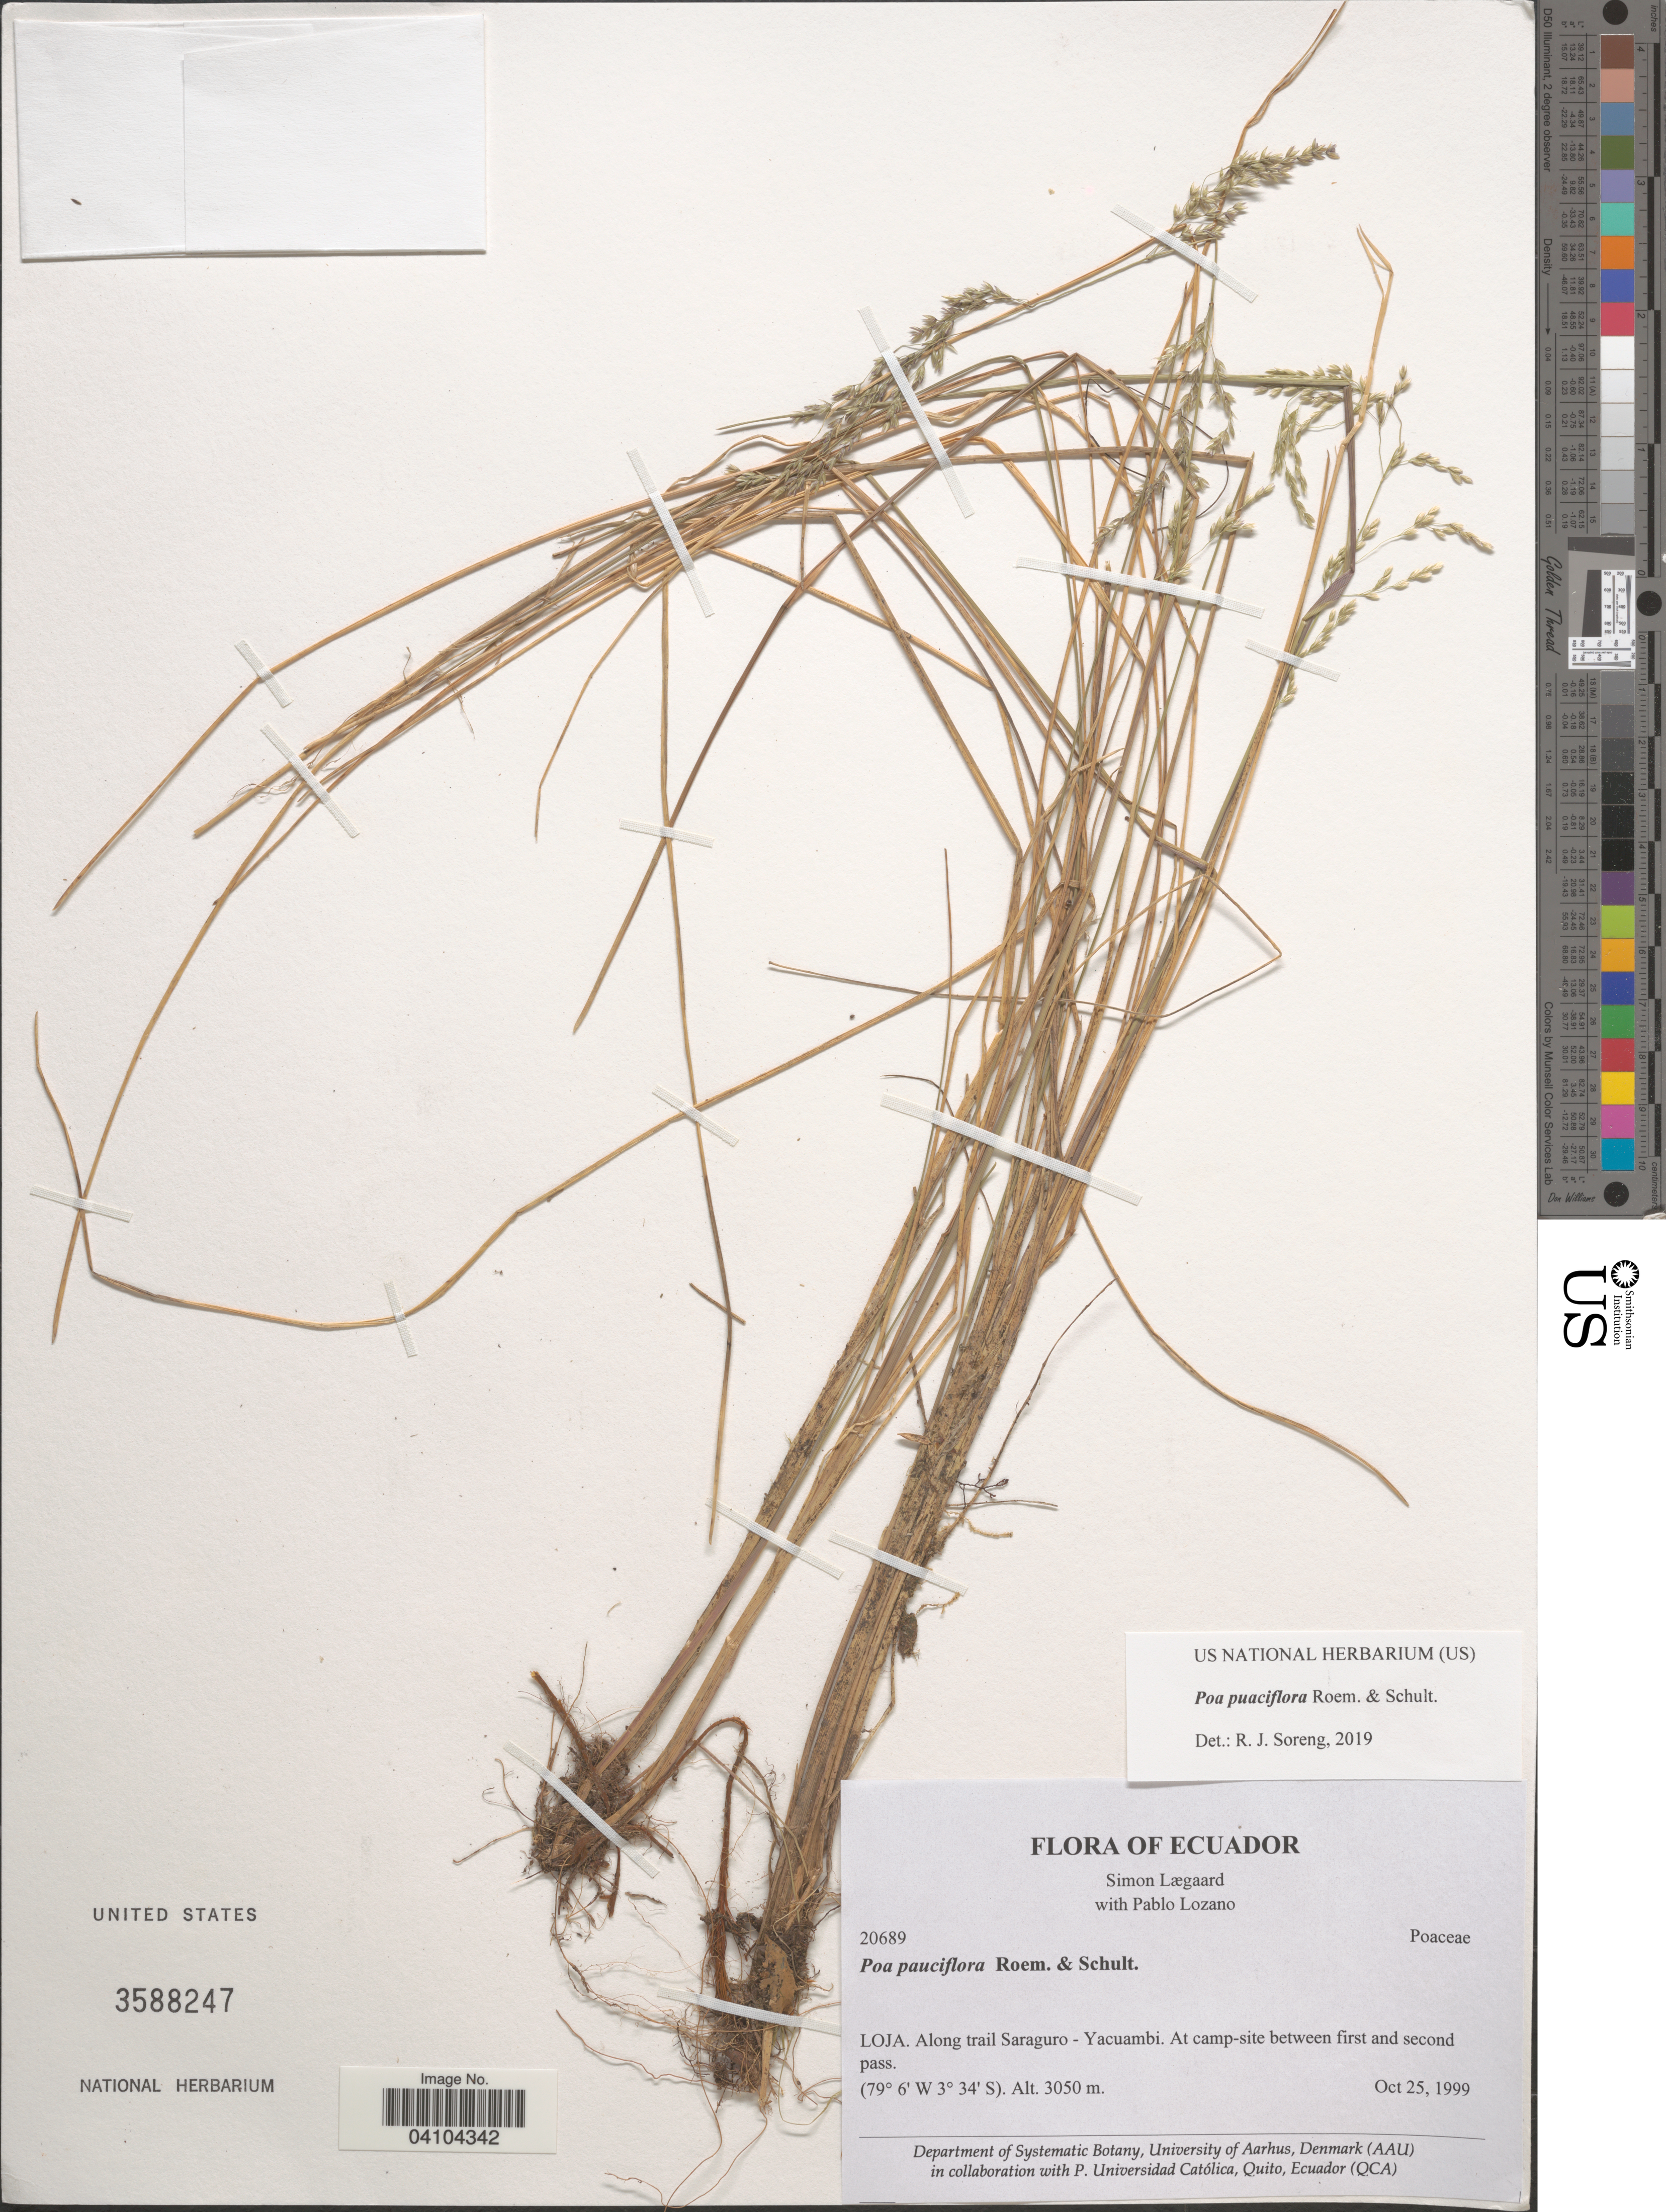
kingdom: Plantae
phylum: Tracheophyta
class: Liliopsida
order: Poales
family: Poaceae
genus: Poa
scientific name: Poa pauciflora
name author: Roem. & Schult.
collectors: S. Lægaard & P. Lozano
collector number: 20689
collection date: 1999-10-25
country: Ecuador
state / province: Loja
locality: Along trail Saraguro-Yacuambi. At camp-site between first and second pass.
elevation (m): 3050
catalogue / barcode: US 3588247